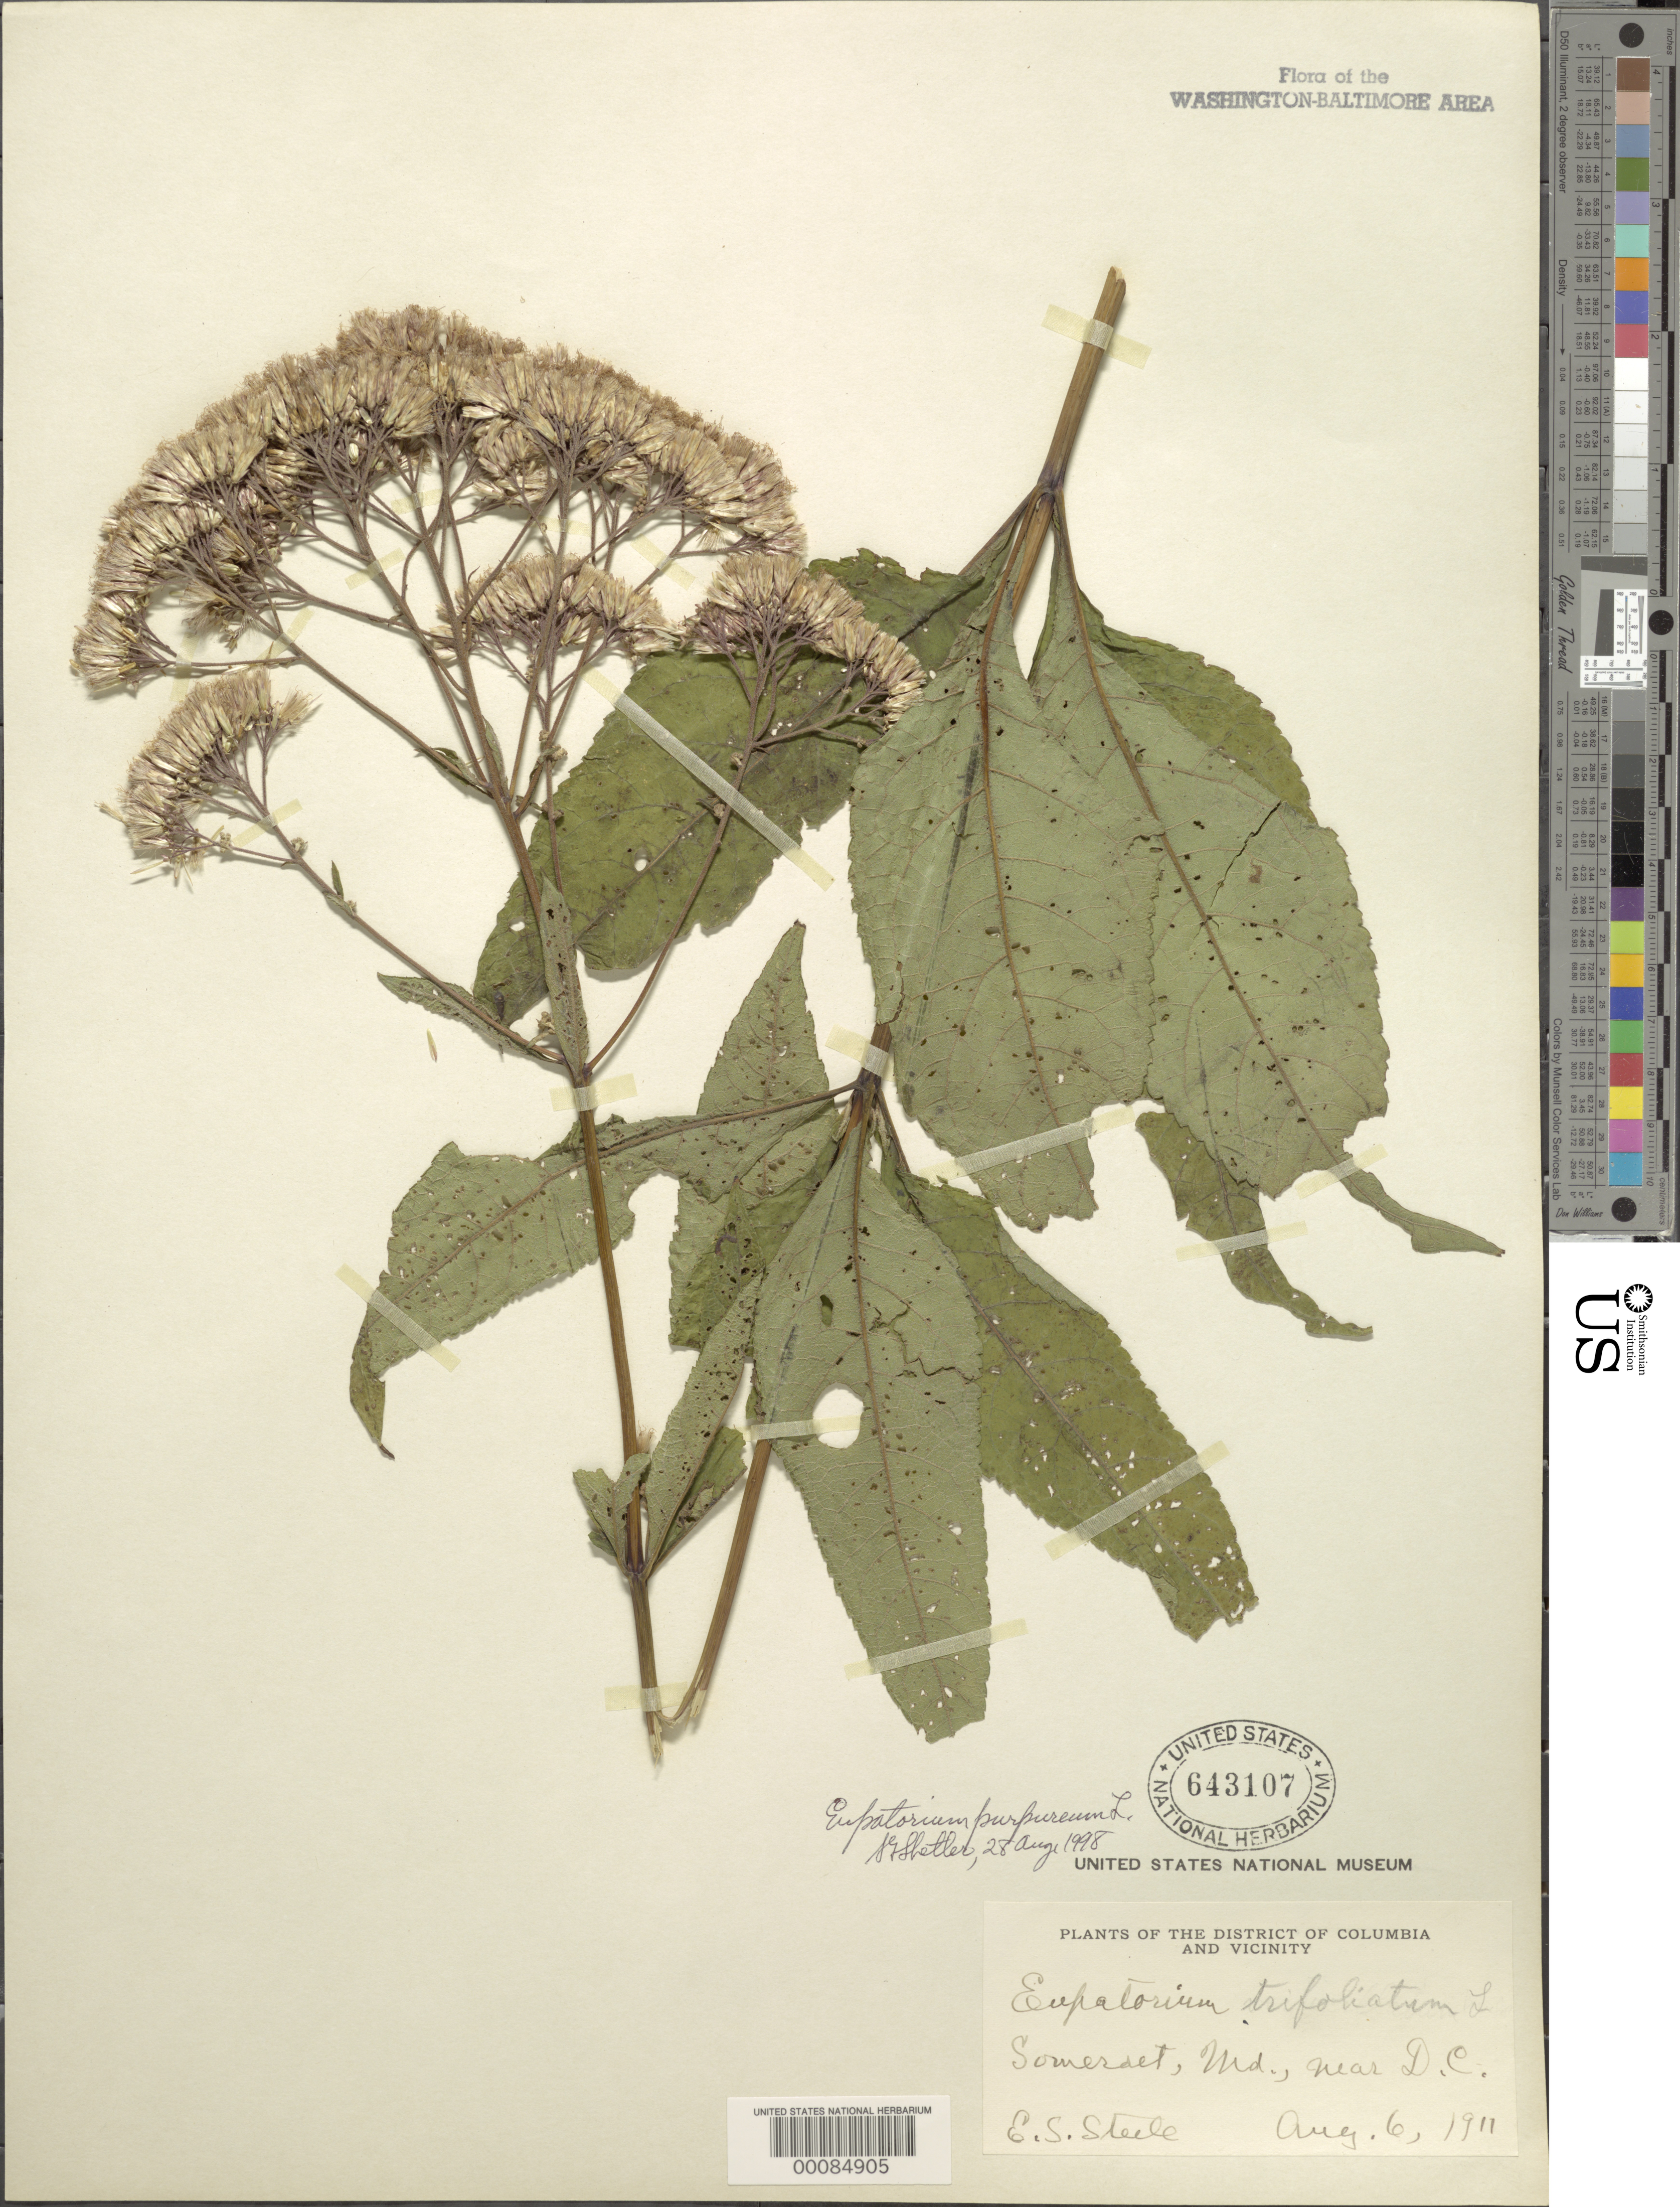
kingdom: Plantae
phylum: Tracheophyta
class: Magnoliopsida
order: Asterales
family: Asteraceae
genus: Eupatorium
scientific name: Eupatorium purpureum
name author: (L.) E.E. Lamont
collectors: E. Steele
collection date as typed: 06 Aug 1911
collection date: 1911-08-06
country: United States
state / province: Maryland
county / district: Montgomery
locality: Somerset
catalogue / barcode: US 643107